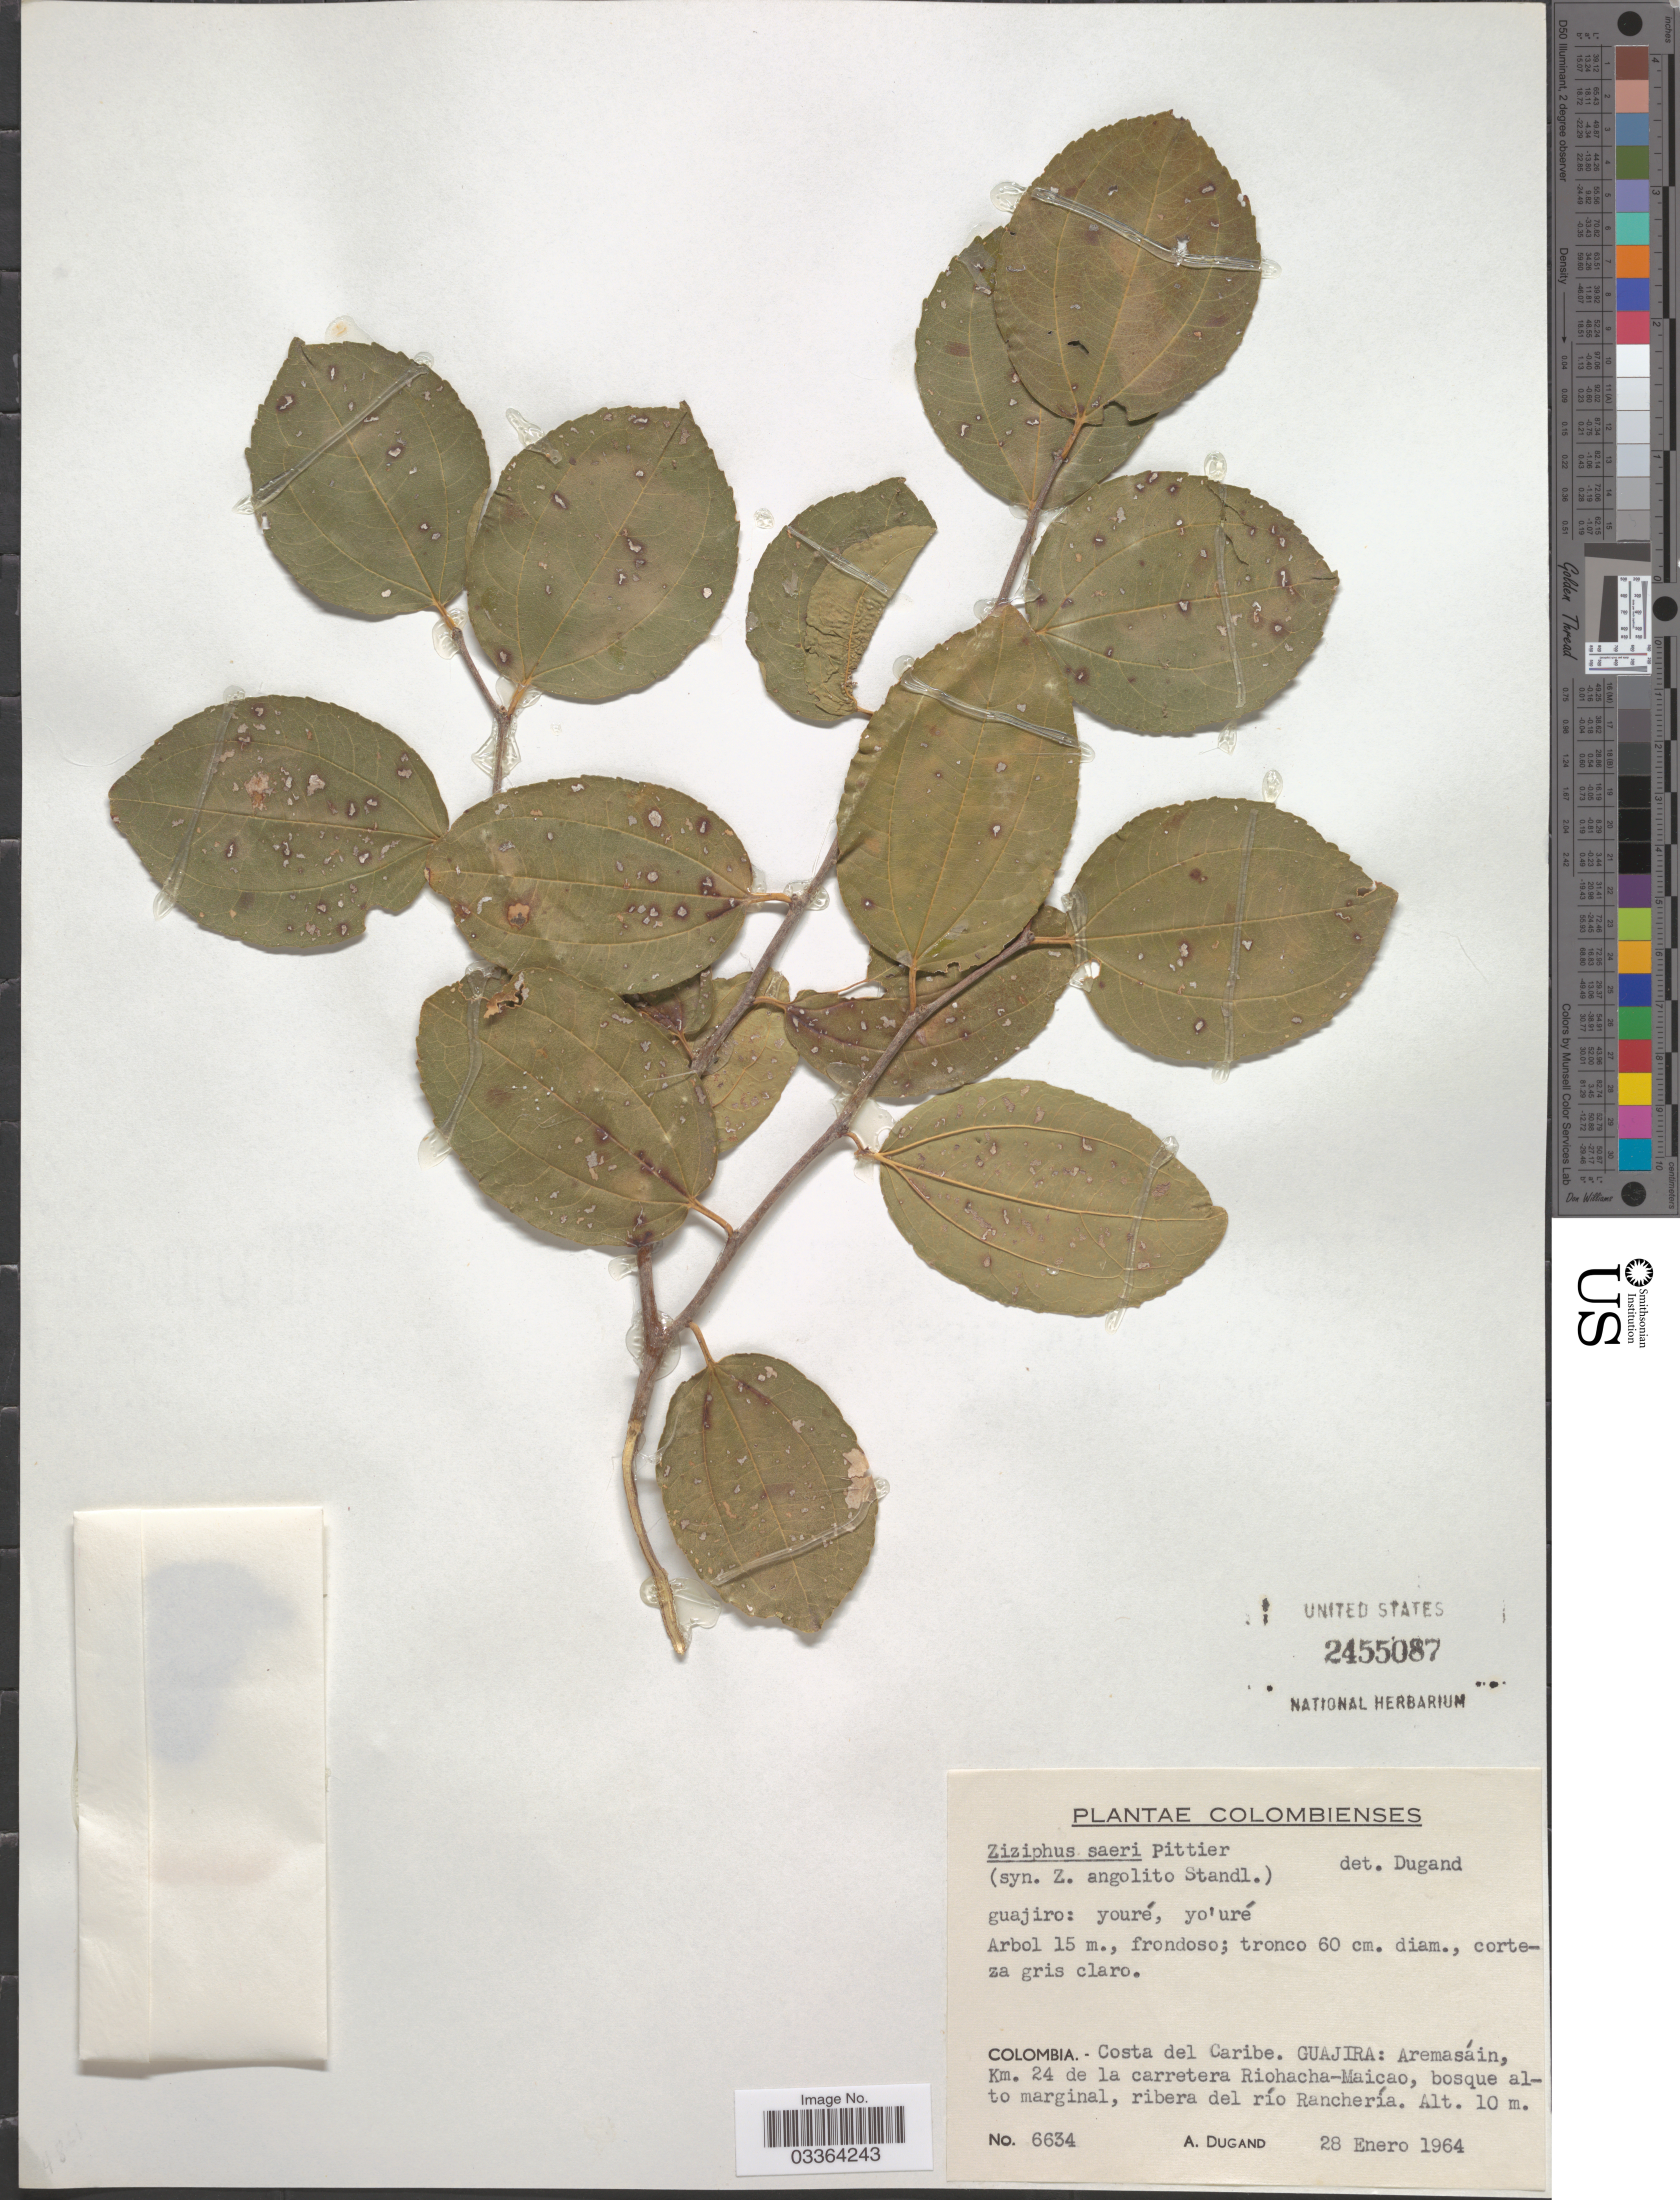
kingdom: Plantae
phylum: Tracheophyta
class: Magnoliopsida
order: Rosales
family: Rhamnaceae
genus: Sarcomphalus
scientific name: Sarcomphalus saeri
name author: (Pittier) Hauenschild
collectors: A. Dugand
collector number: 6634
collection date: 1964-01-28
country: Colombia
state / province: La Guajira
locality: Costa del Caribe, Aremasáin, Km. 24 de la carretera Riohacha-Maicao, bosque alto marginal, ribera del río Ranchería.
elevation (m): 10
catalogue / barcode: US 2455087